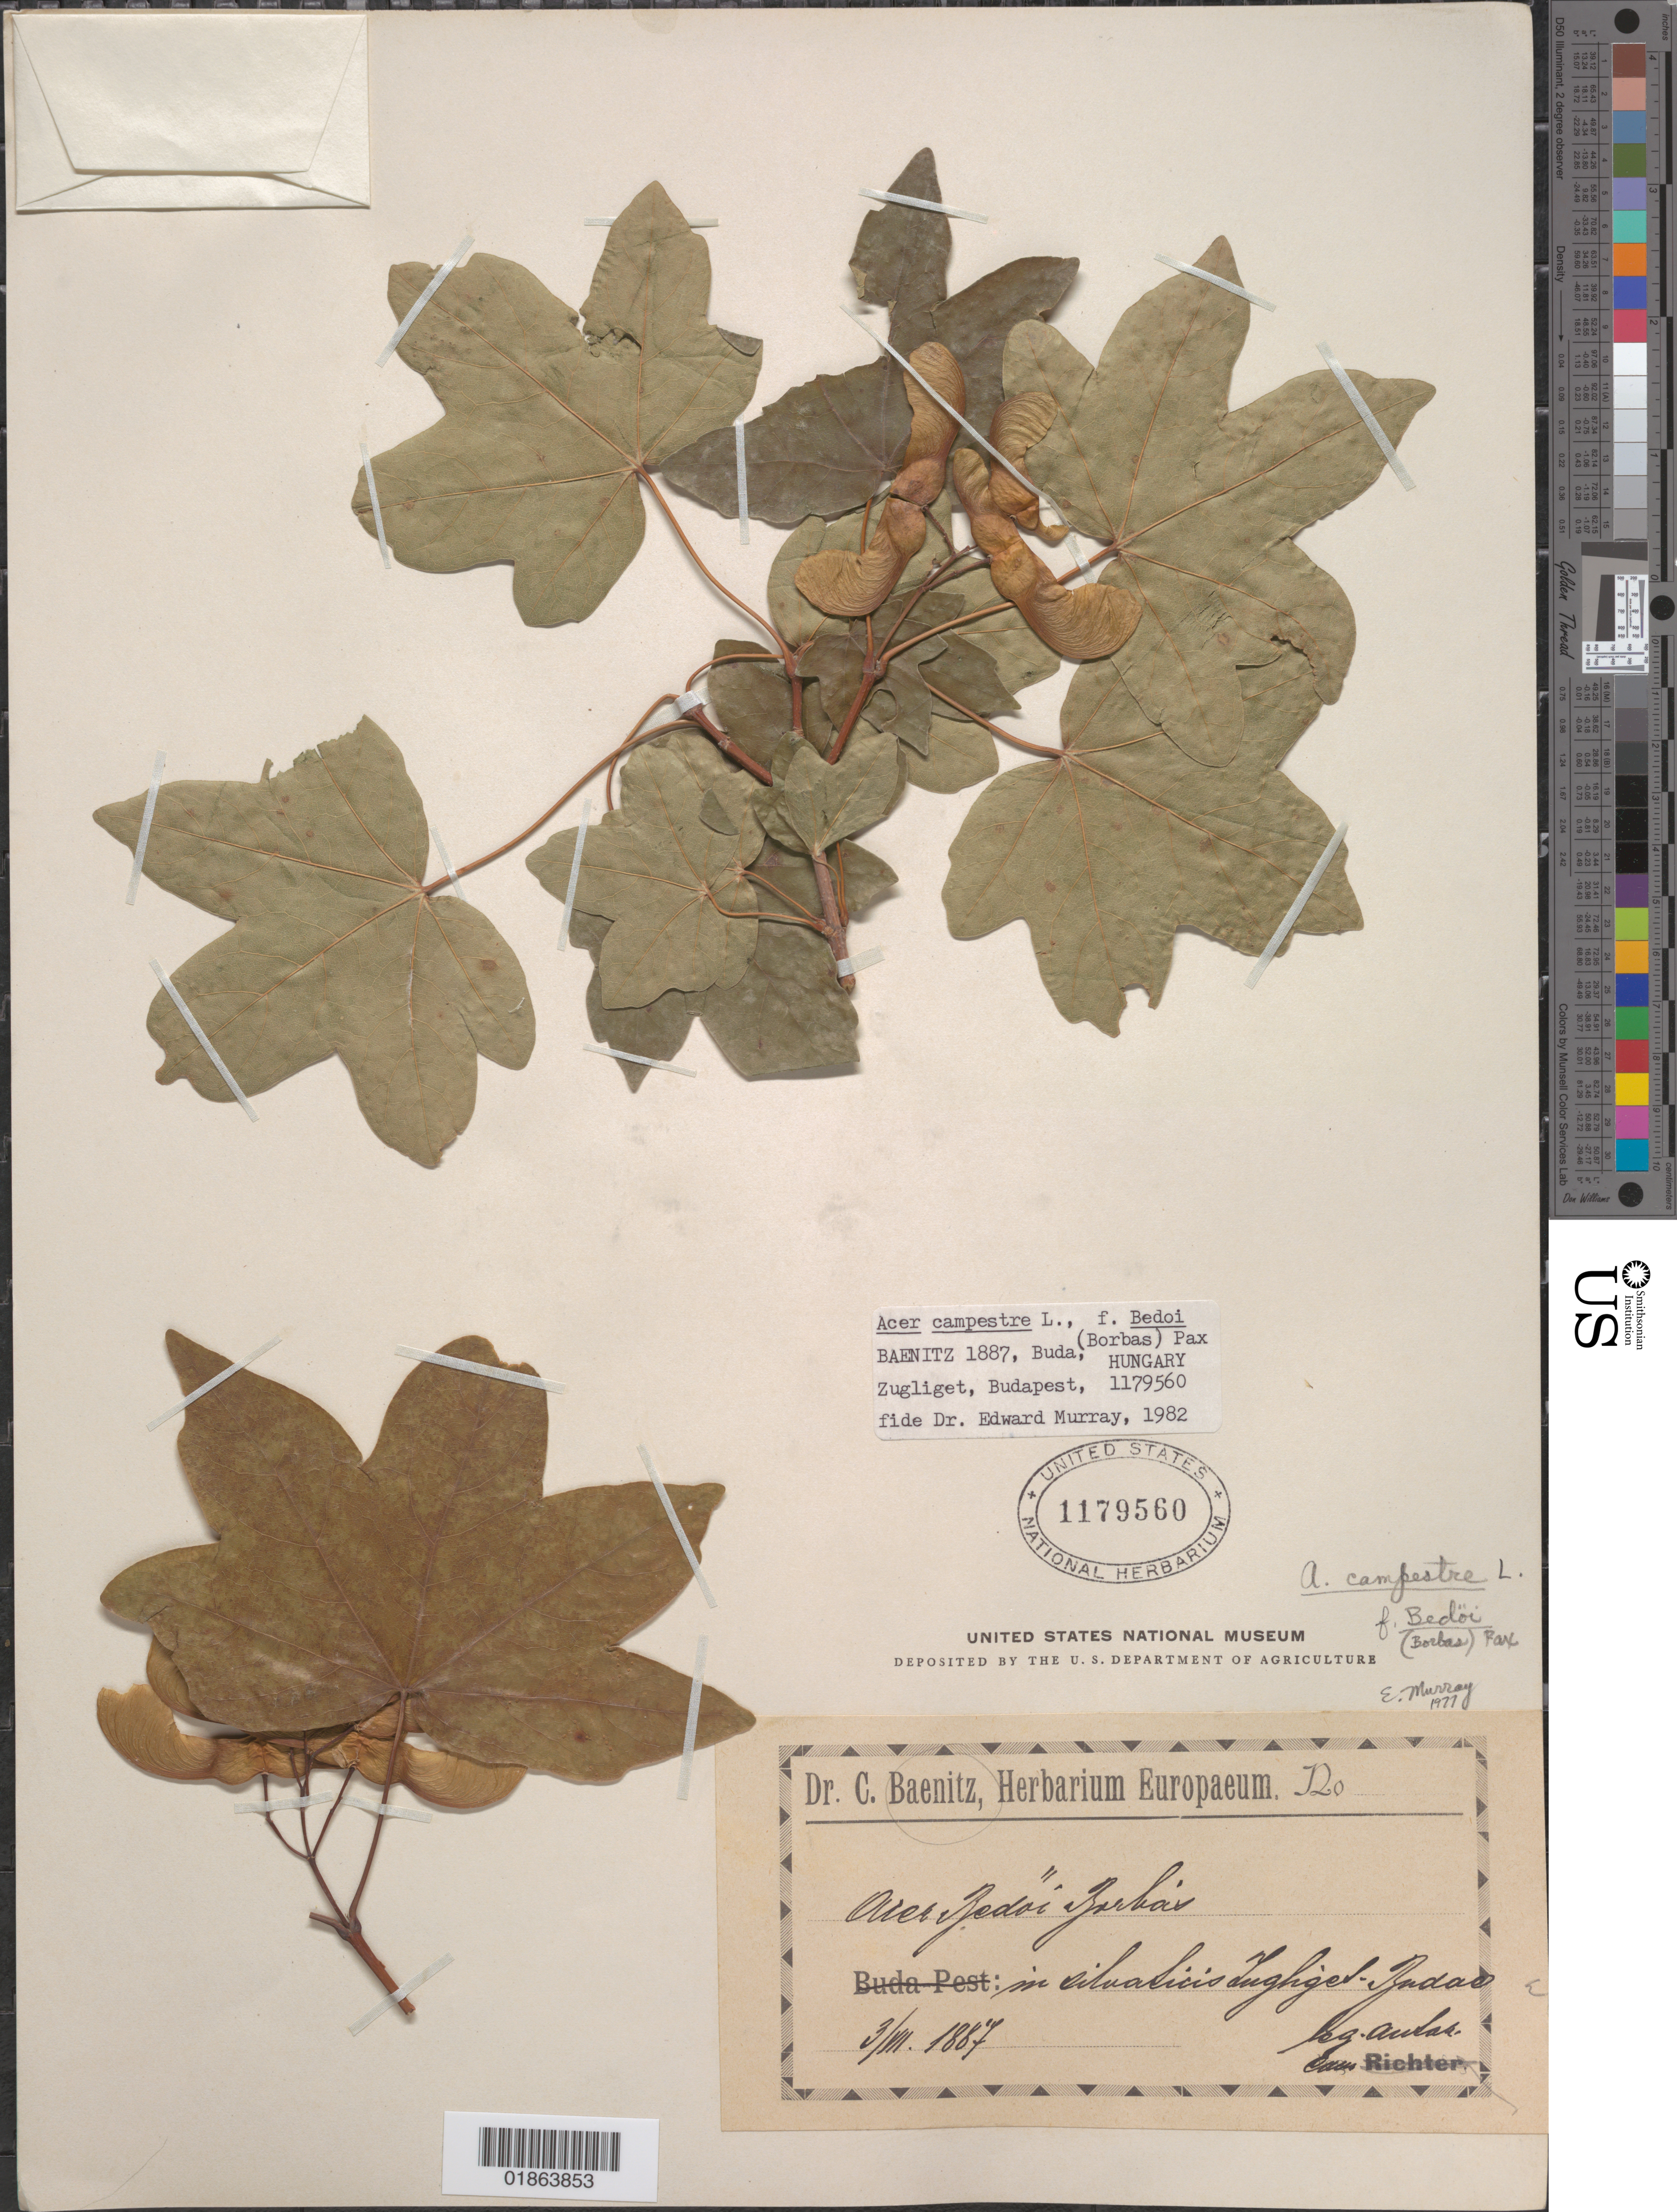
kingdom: Plantae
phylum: Tracheophyta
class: Magnoliopsida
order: Sapindales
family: Sapindaceae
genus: Acer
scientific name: Acer campestre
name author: L.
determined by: Murray, Edward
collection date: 1887-07-03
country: Hungary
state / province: Budapest, Capital District of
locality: Budapest, Buda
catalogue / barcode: US 1179560